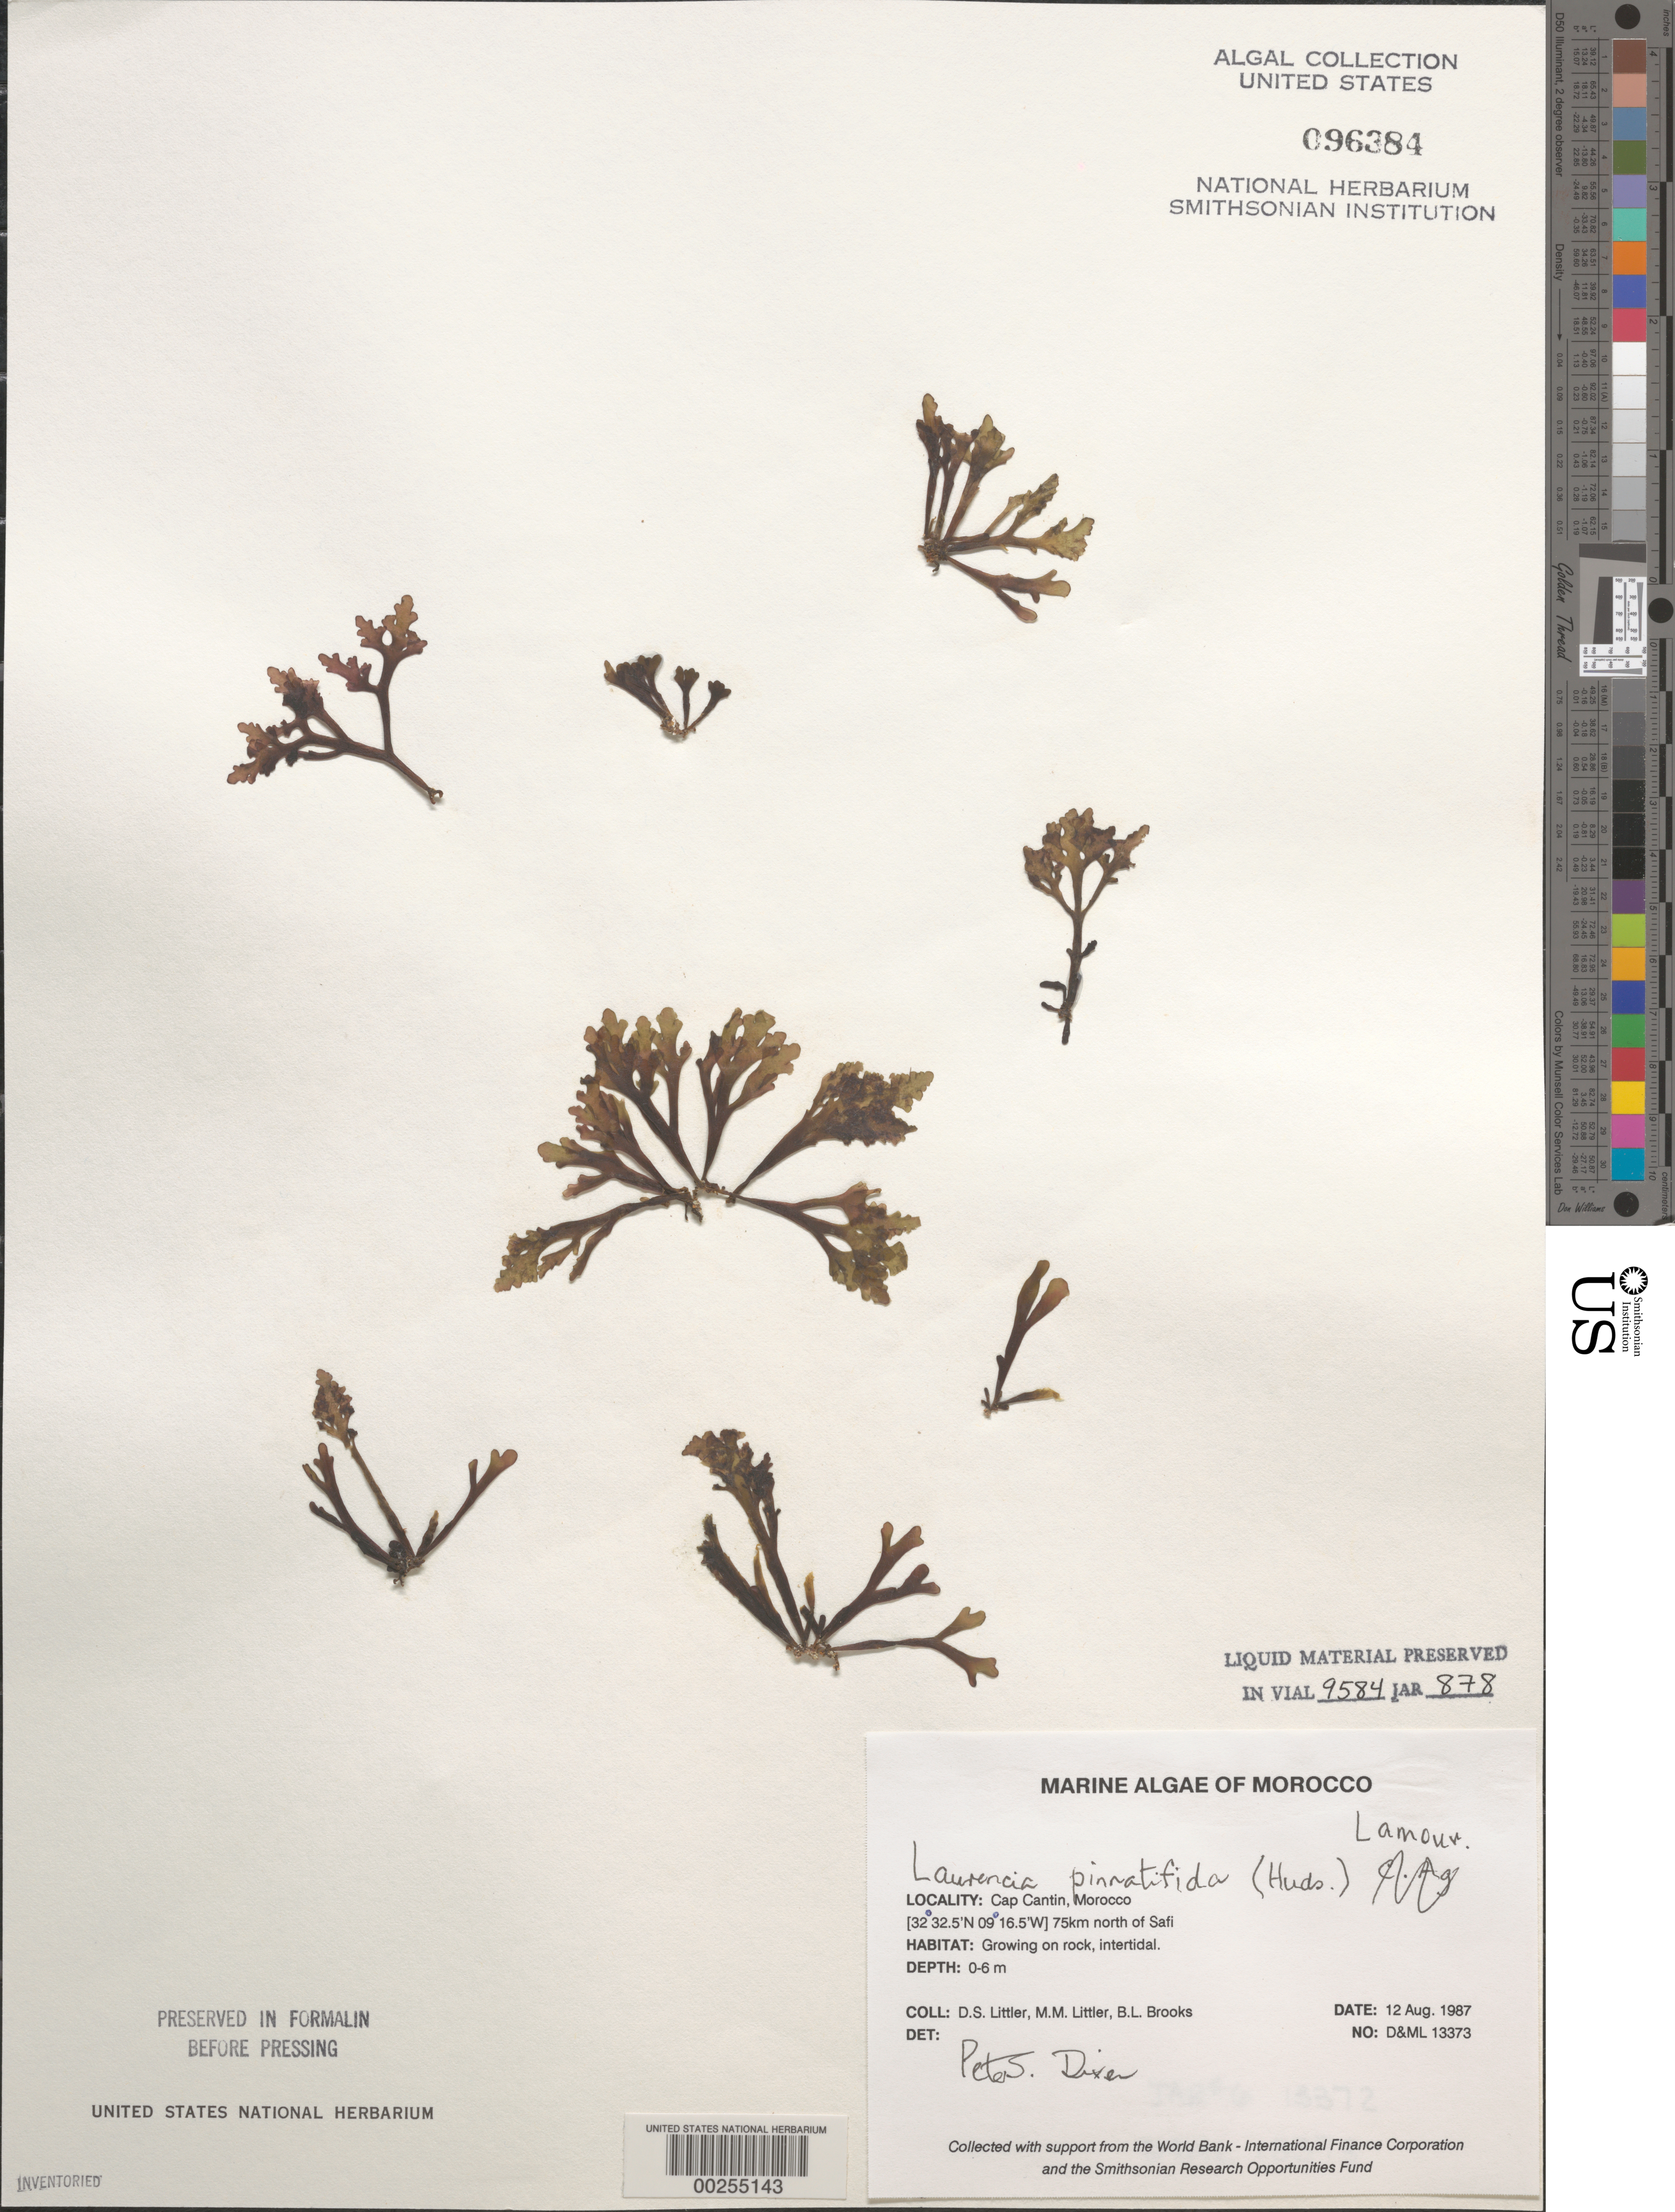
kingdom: Plantae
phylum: Rhodophyta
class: Florideophyceae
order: Ceramiales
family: Rhodomelaceae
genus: Osmundea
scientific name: Osmundea pinnatifida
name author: (Huds.) Stackh.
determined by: Algae name updating Project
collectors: D. S. Littler, M. M. Littler & B. Brooks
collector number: D&ML 13373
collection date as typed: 12 Aug 1987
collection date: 1987-08-12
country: Morocco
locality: Cap Cantin, 75 km north of Safi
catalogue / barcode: US 96384